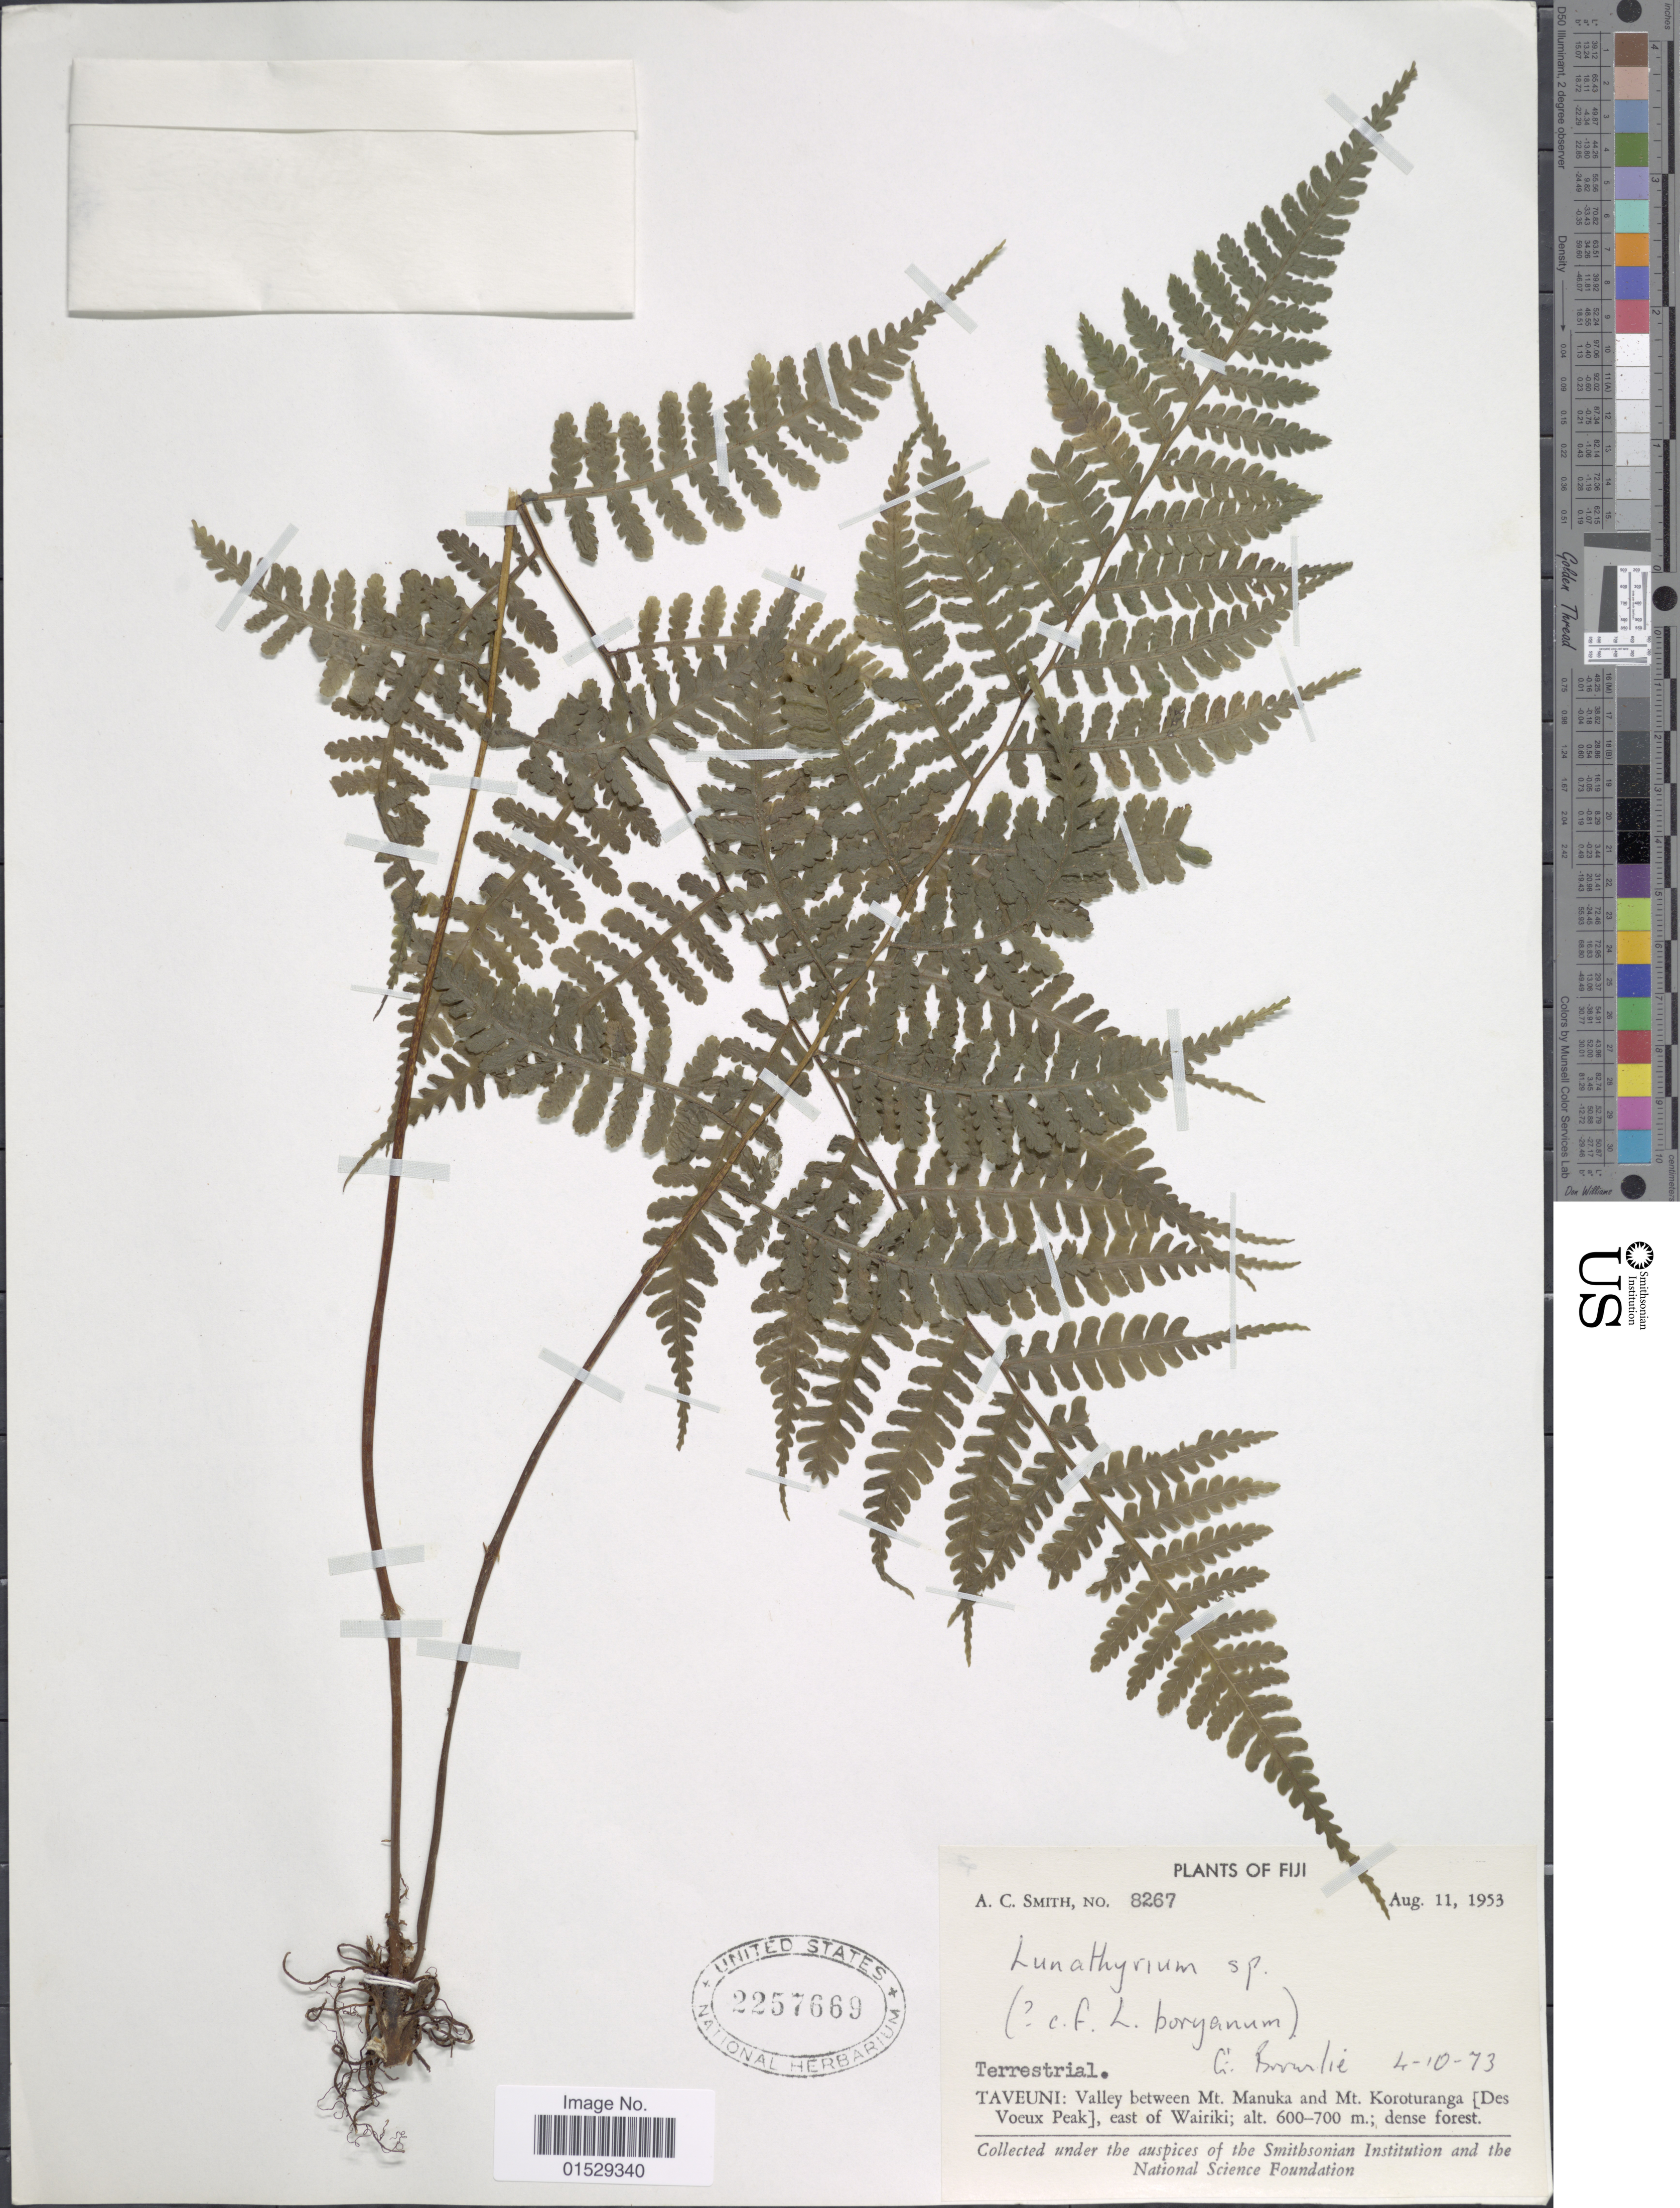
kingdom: Plantae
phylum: Tracheophyta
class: Polypodiopsida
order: Polypodiales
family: Athyriaceae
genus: Deparia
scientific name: Deparia sp.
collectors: A. C. Smith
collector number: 8267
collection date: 1953-08-11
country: Fiji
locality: Fiji, Taveuni: Valley between Mt. Manuka and Mt. Koroturanga (Des Voeux Peak), east of Wairiki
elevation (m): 600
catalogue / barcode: US 2257669